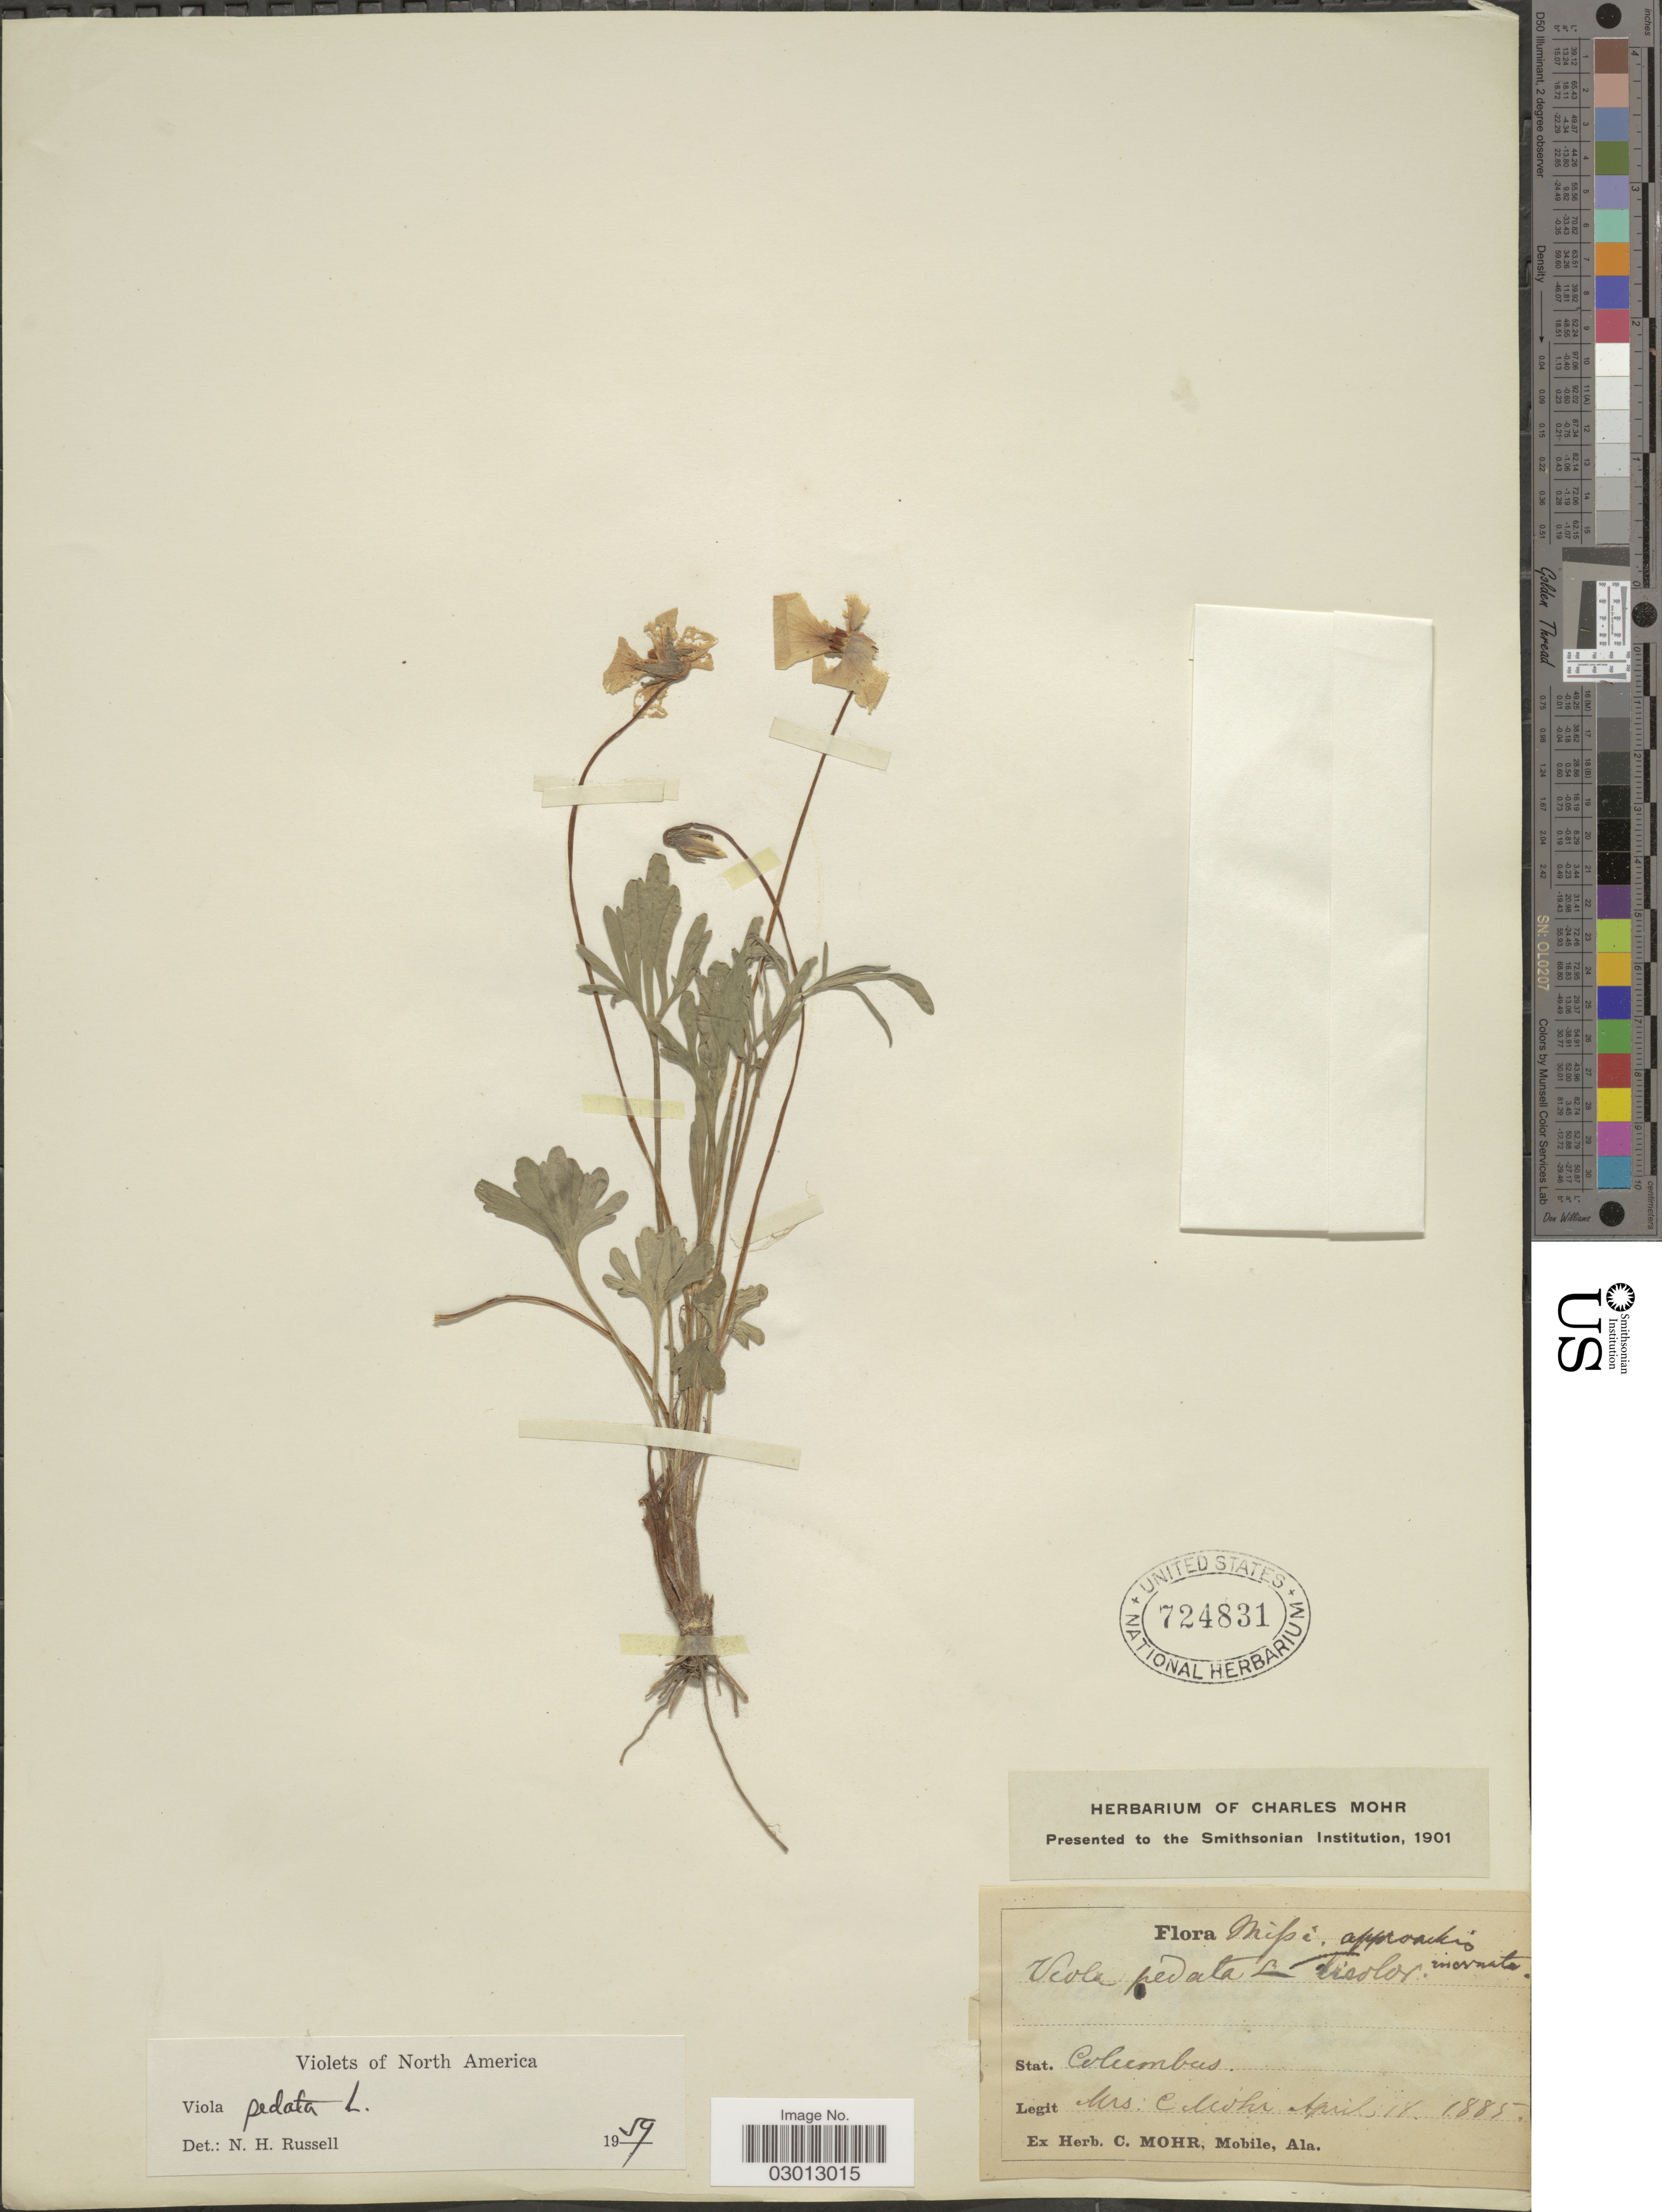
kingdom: Plantae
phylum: Tracheophyta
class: Magnoliopsida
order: Malpighiales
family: Violaceae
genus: Viola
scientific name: Viola pedata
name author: L.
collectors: C. Mohr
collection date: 1885-04-18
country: United States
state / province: Mississippi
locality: Columbus.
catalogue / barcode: US 724831